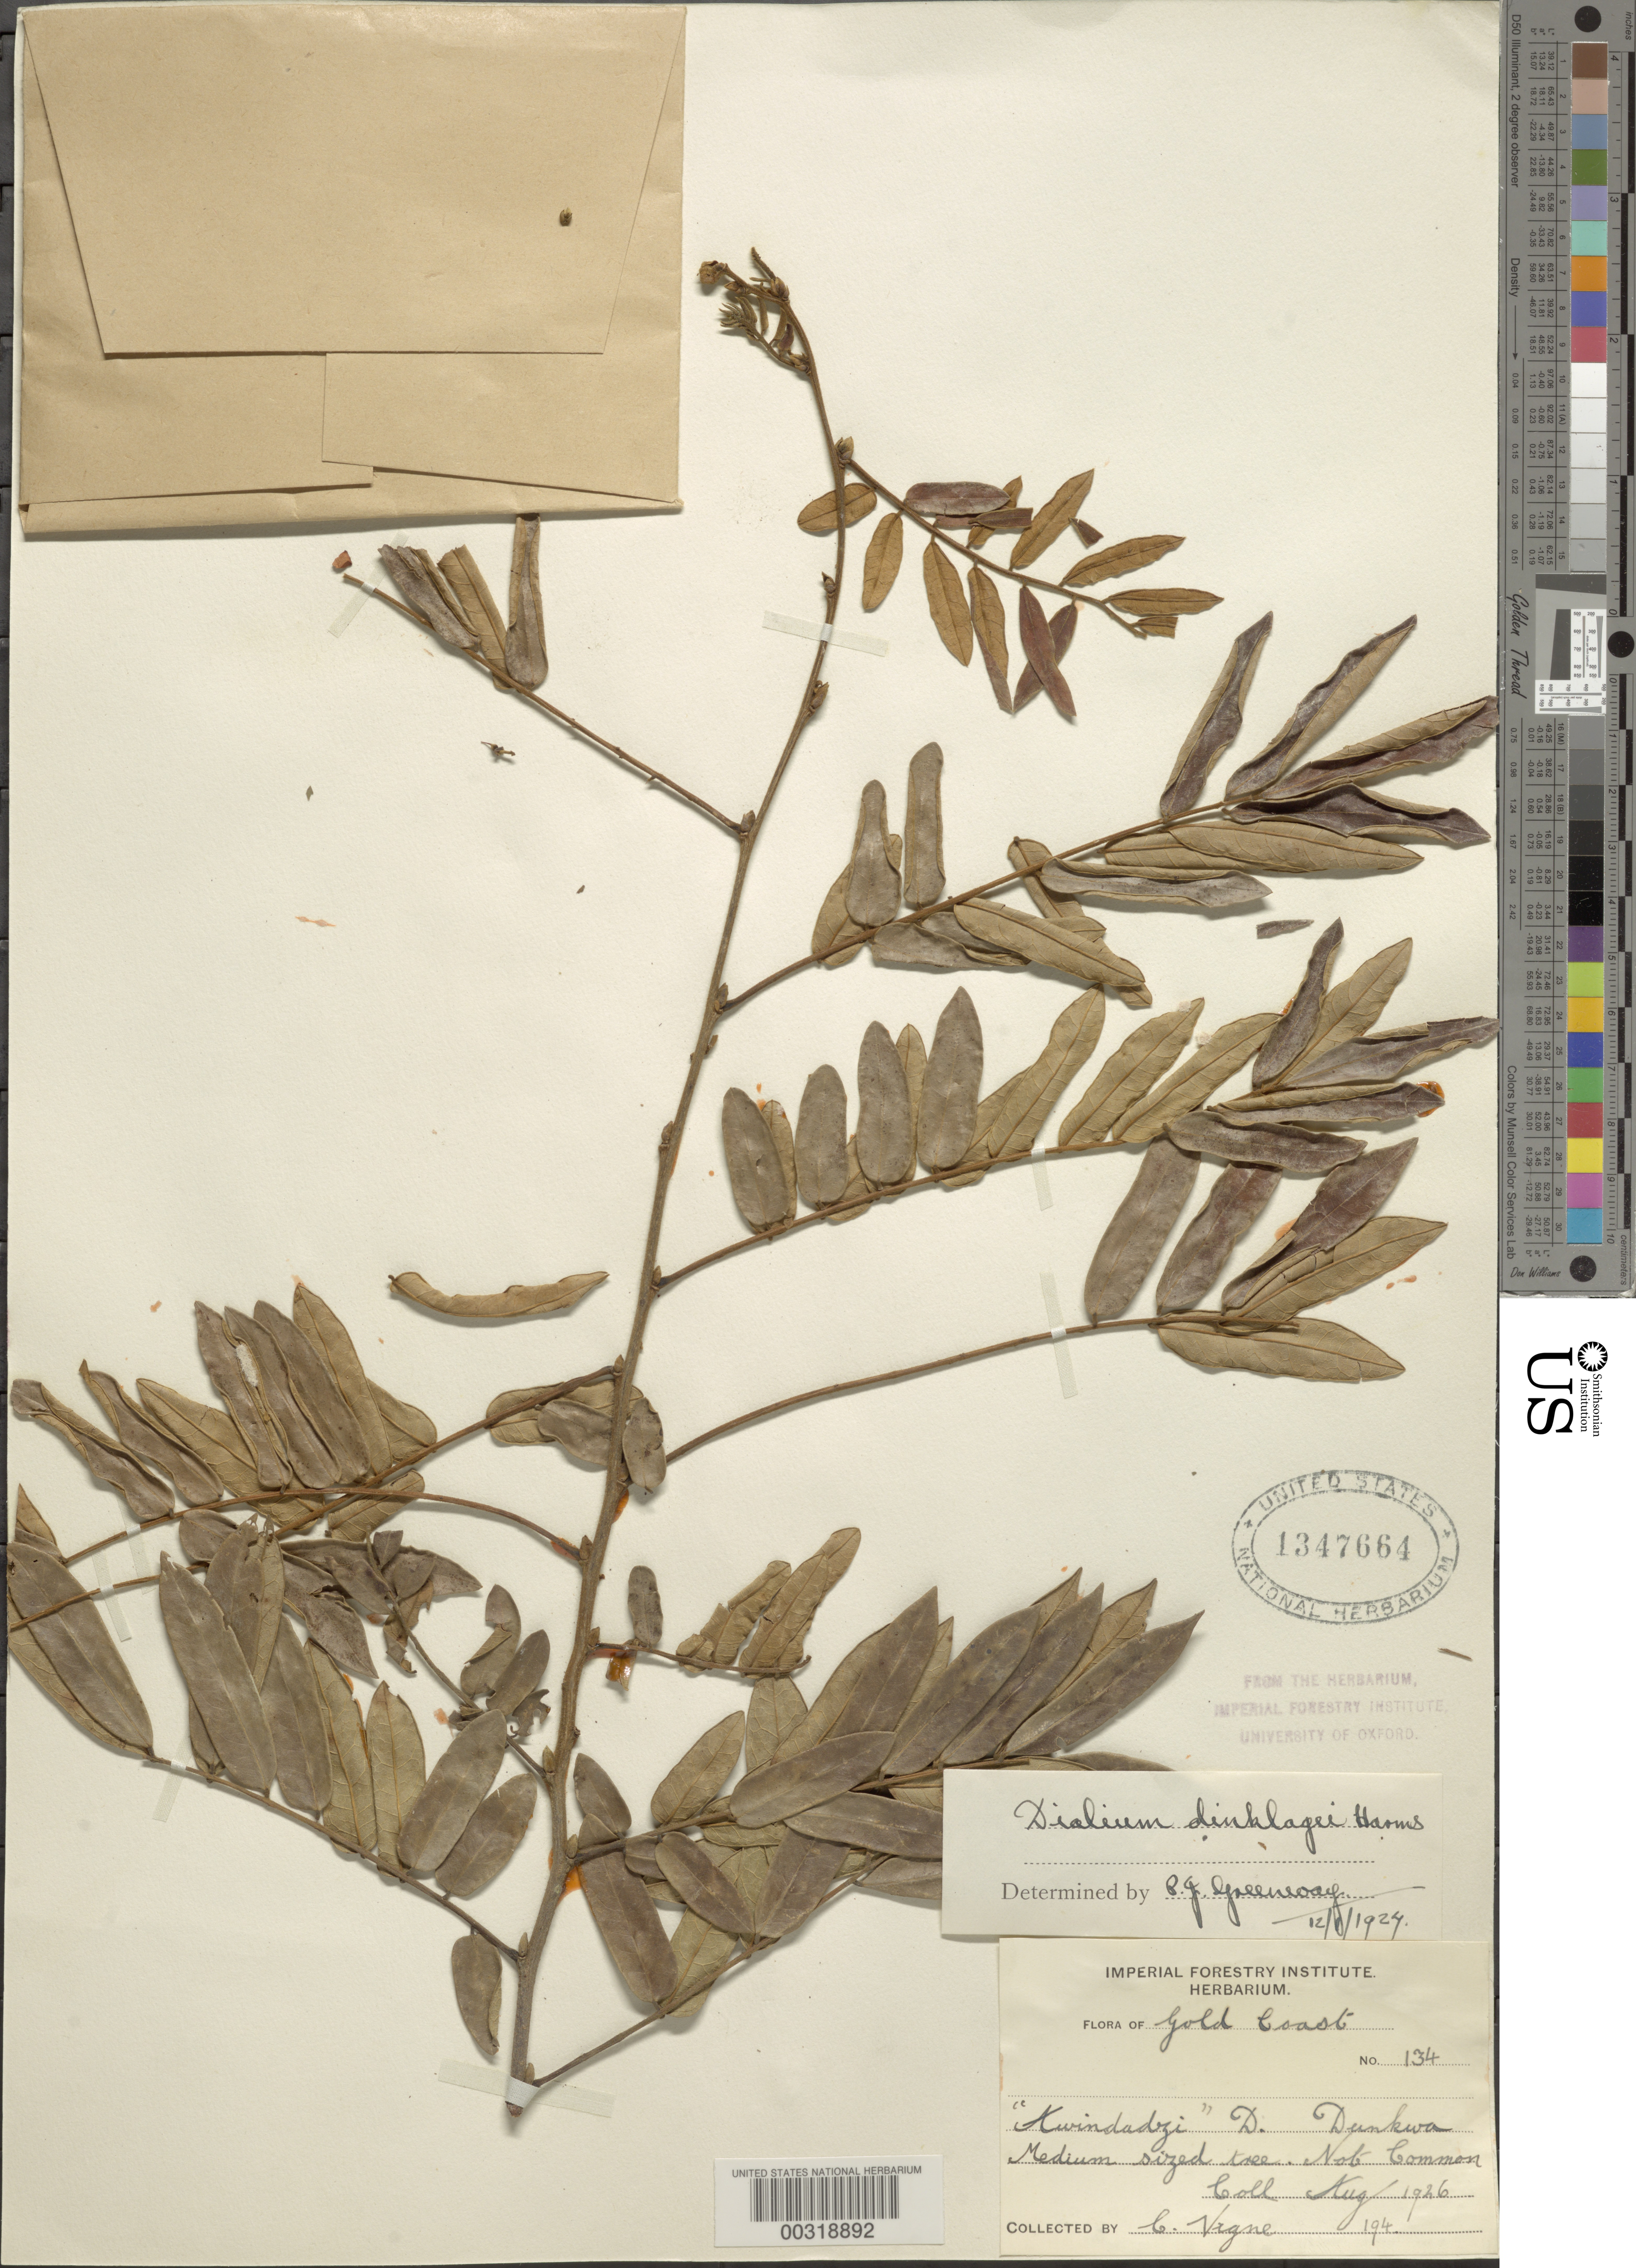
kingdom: Plantae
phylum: Tracheophyta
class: Magnoliopsida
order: Fabales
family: Fabaceae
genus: Dialium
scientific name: Dialium dinklagei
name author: Harms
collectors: C. Vigne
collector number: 194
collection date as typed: Aug 1926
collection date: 1926-08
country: Ghana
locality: Dunkwa, w.p.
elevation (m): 400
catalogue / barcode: US 1347664